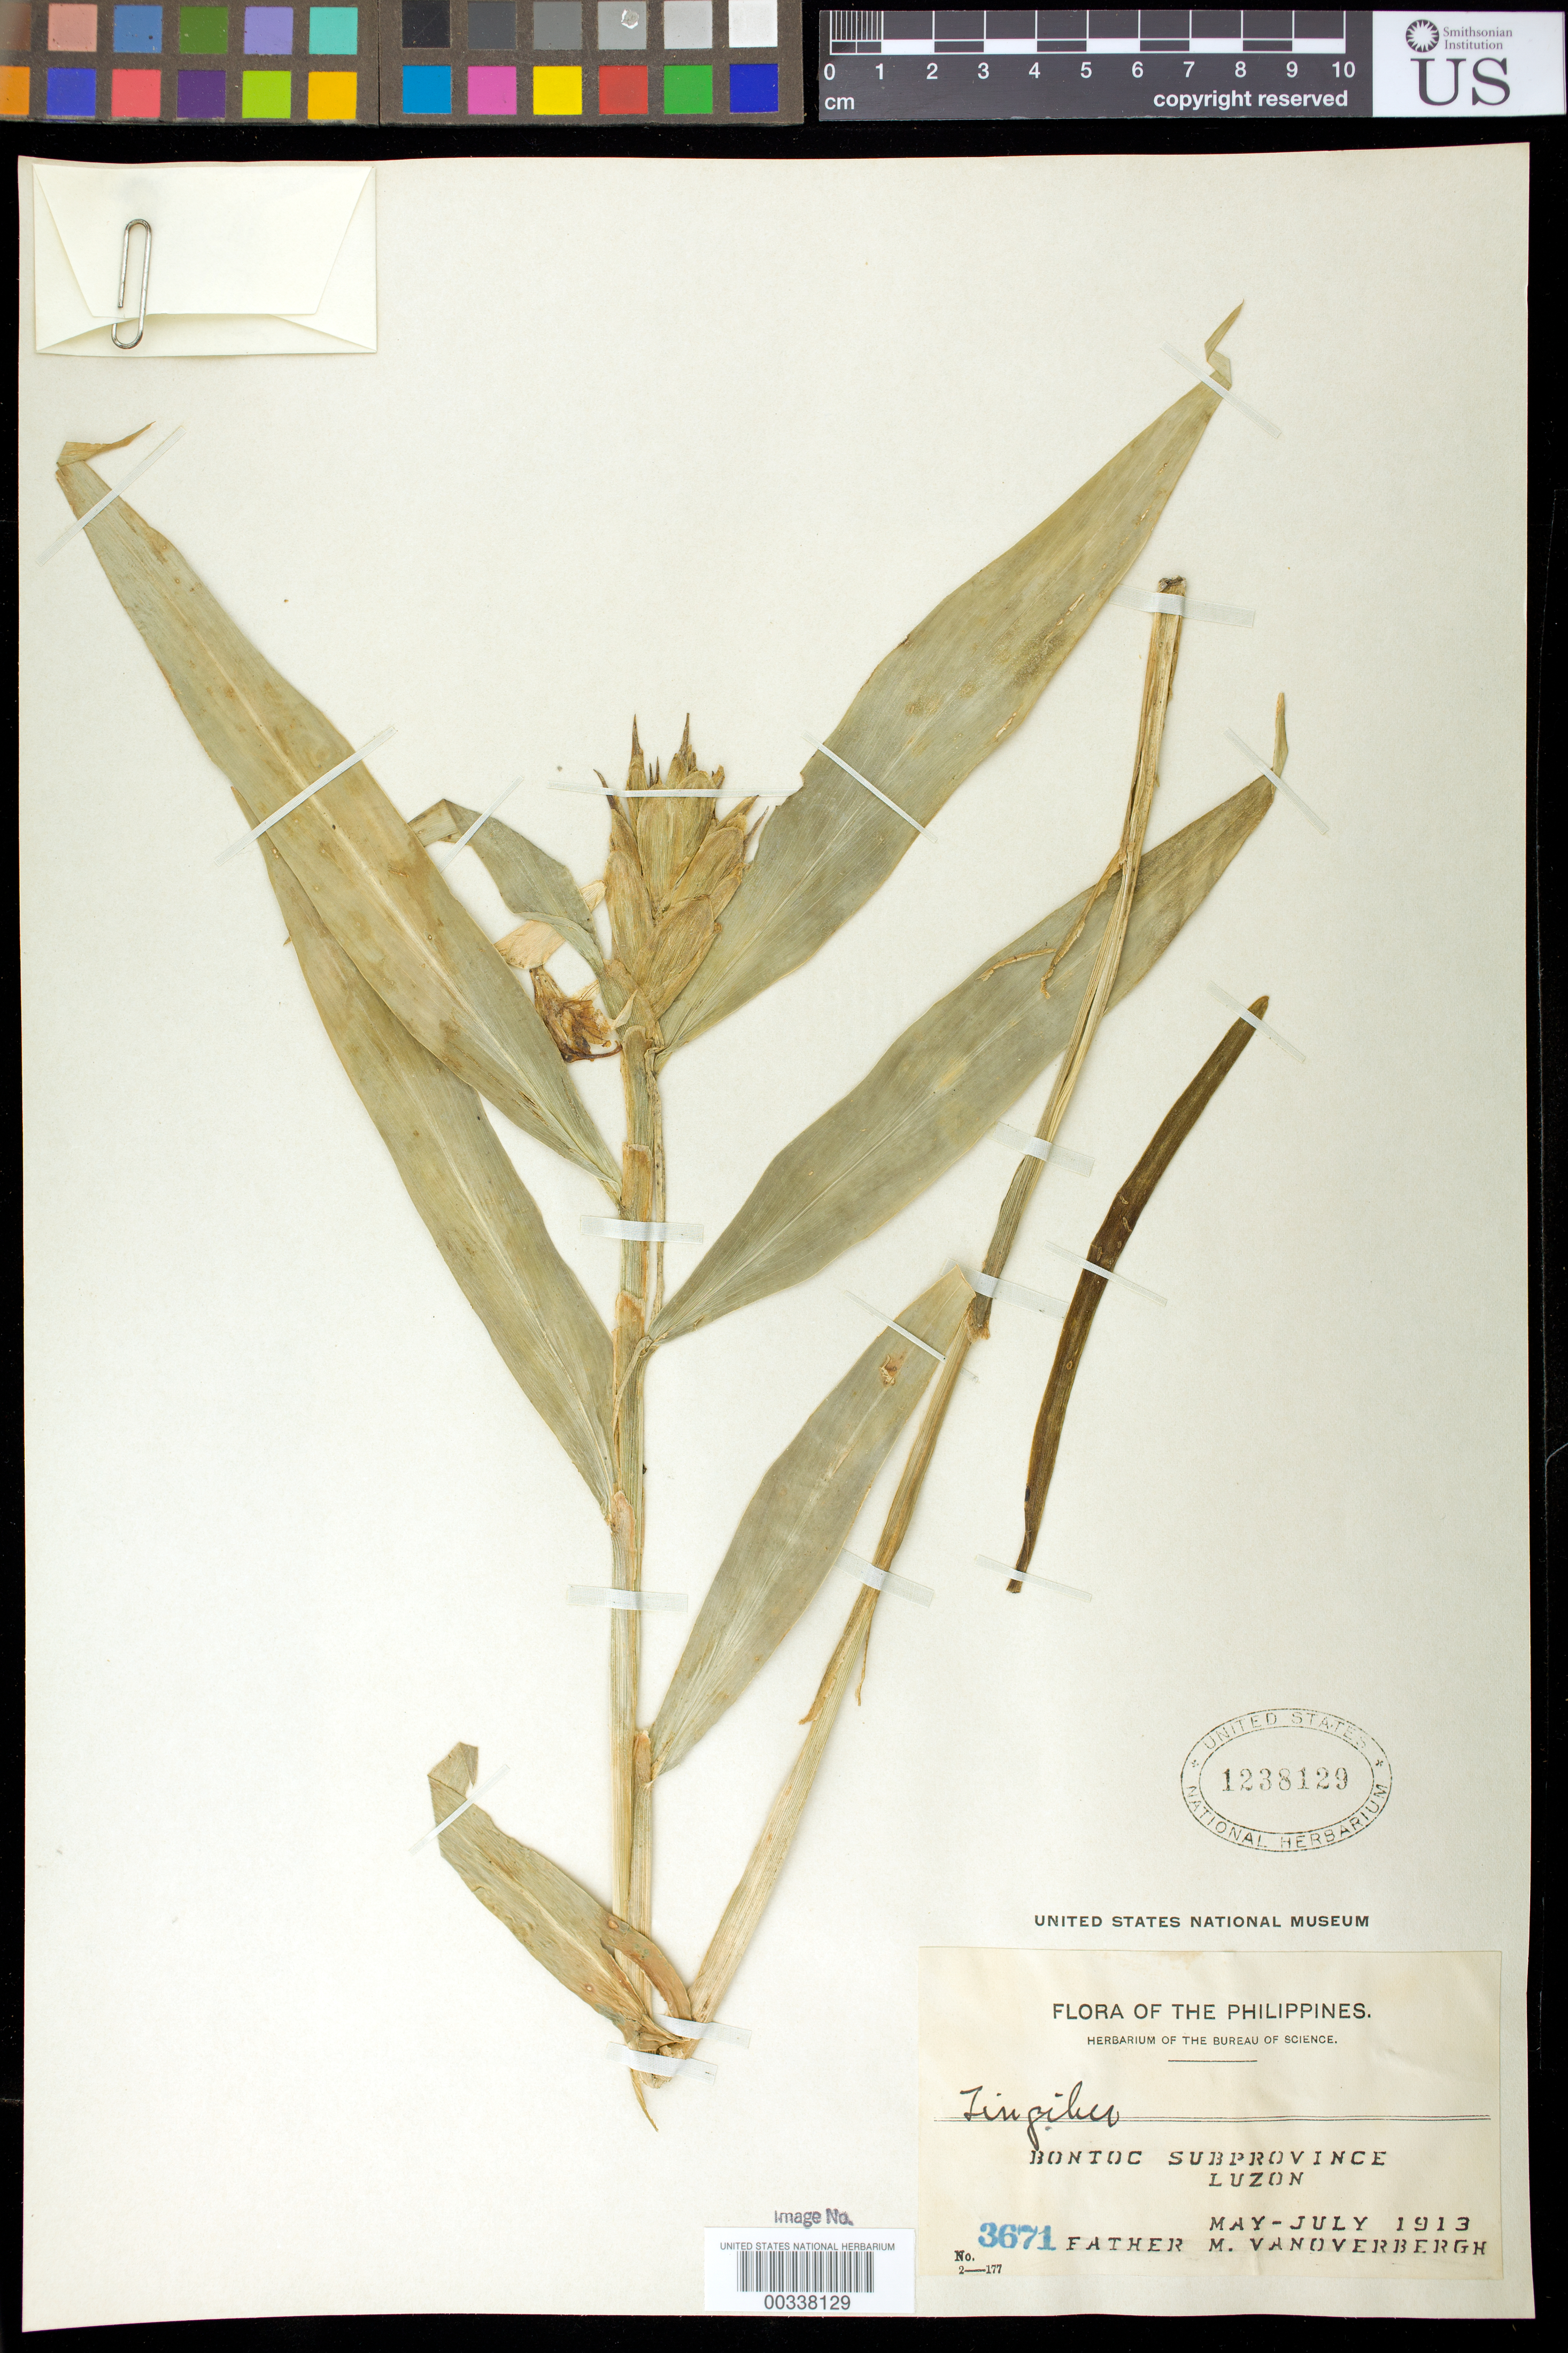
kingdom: Plantae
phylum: Tracheophyta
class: Liliopsida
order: Zingiberales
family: Zingiberaceae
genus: Zingiber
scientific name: Zingiber molle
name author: Ridl.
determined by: Docot, Rudolph Valentino A.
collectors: M. Vanoverbergh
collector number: Bur. Sci. 3671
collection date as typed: May 1913 to -- Jul 1913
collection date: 1913-05/1913-07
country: Philippines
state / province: Cordillera (Administrative Region)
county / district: Mountain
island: Luzon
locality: Bontoc subprov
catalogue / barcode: US 1238129